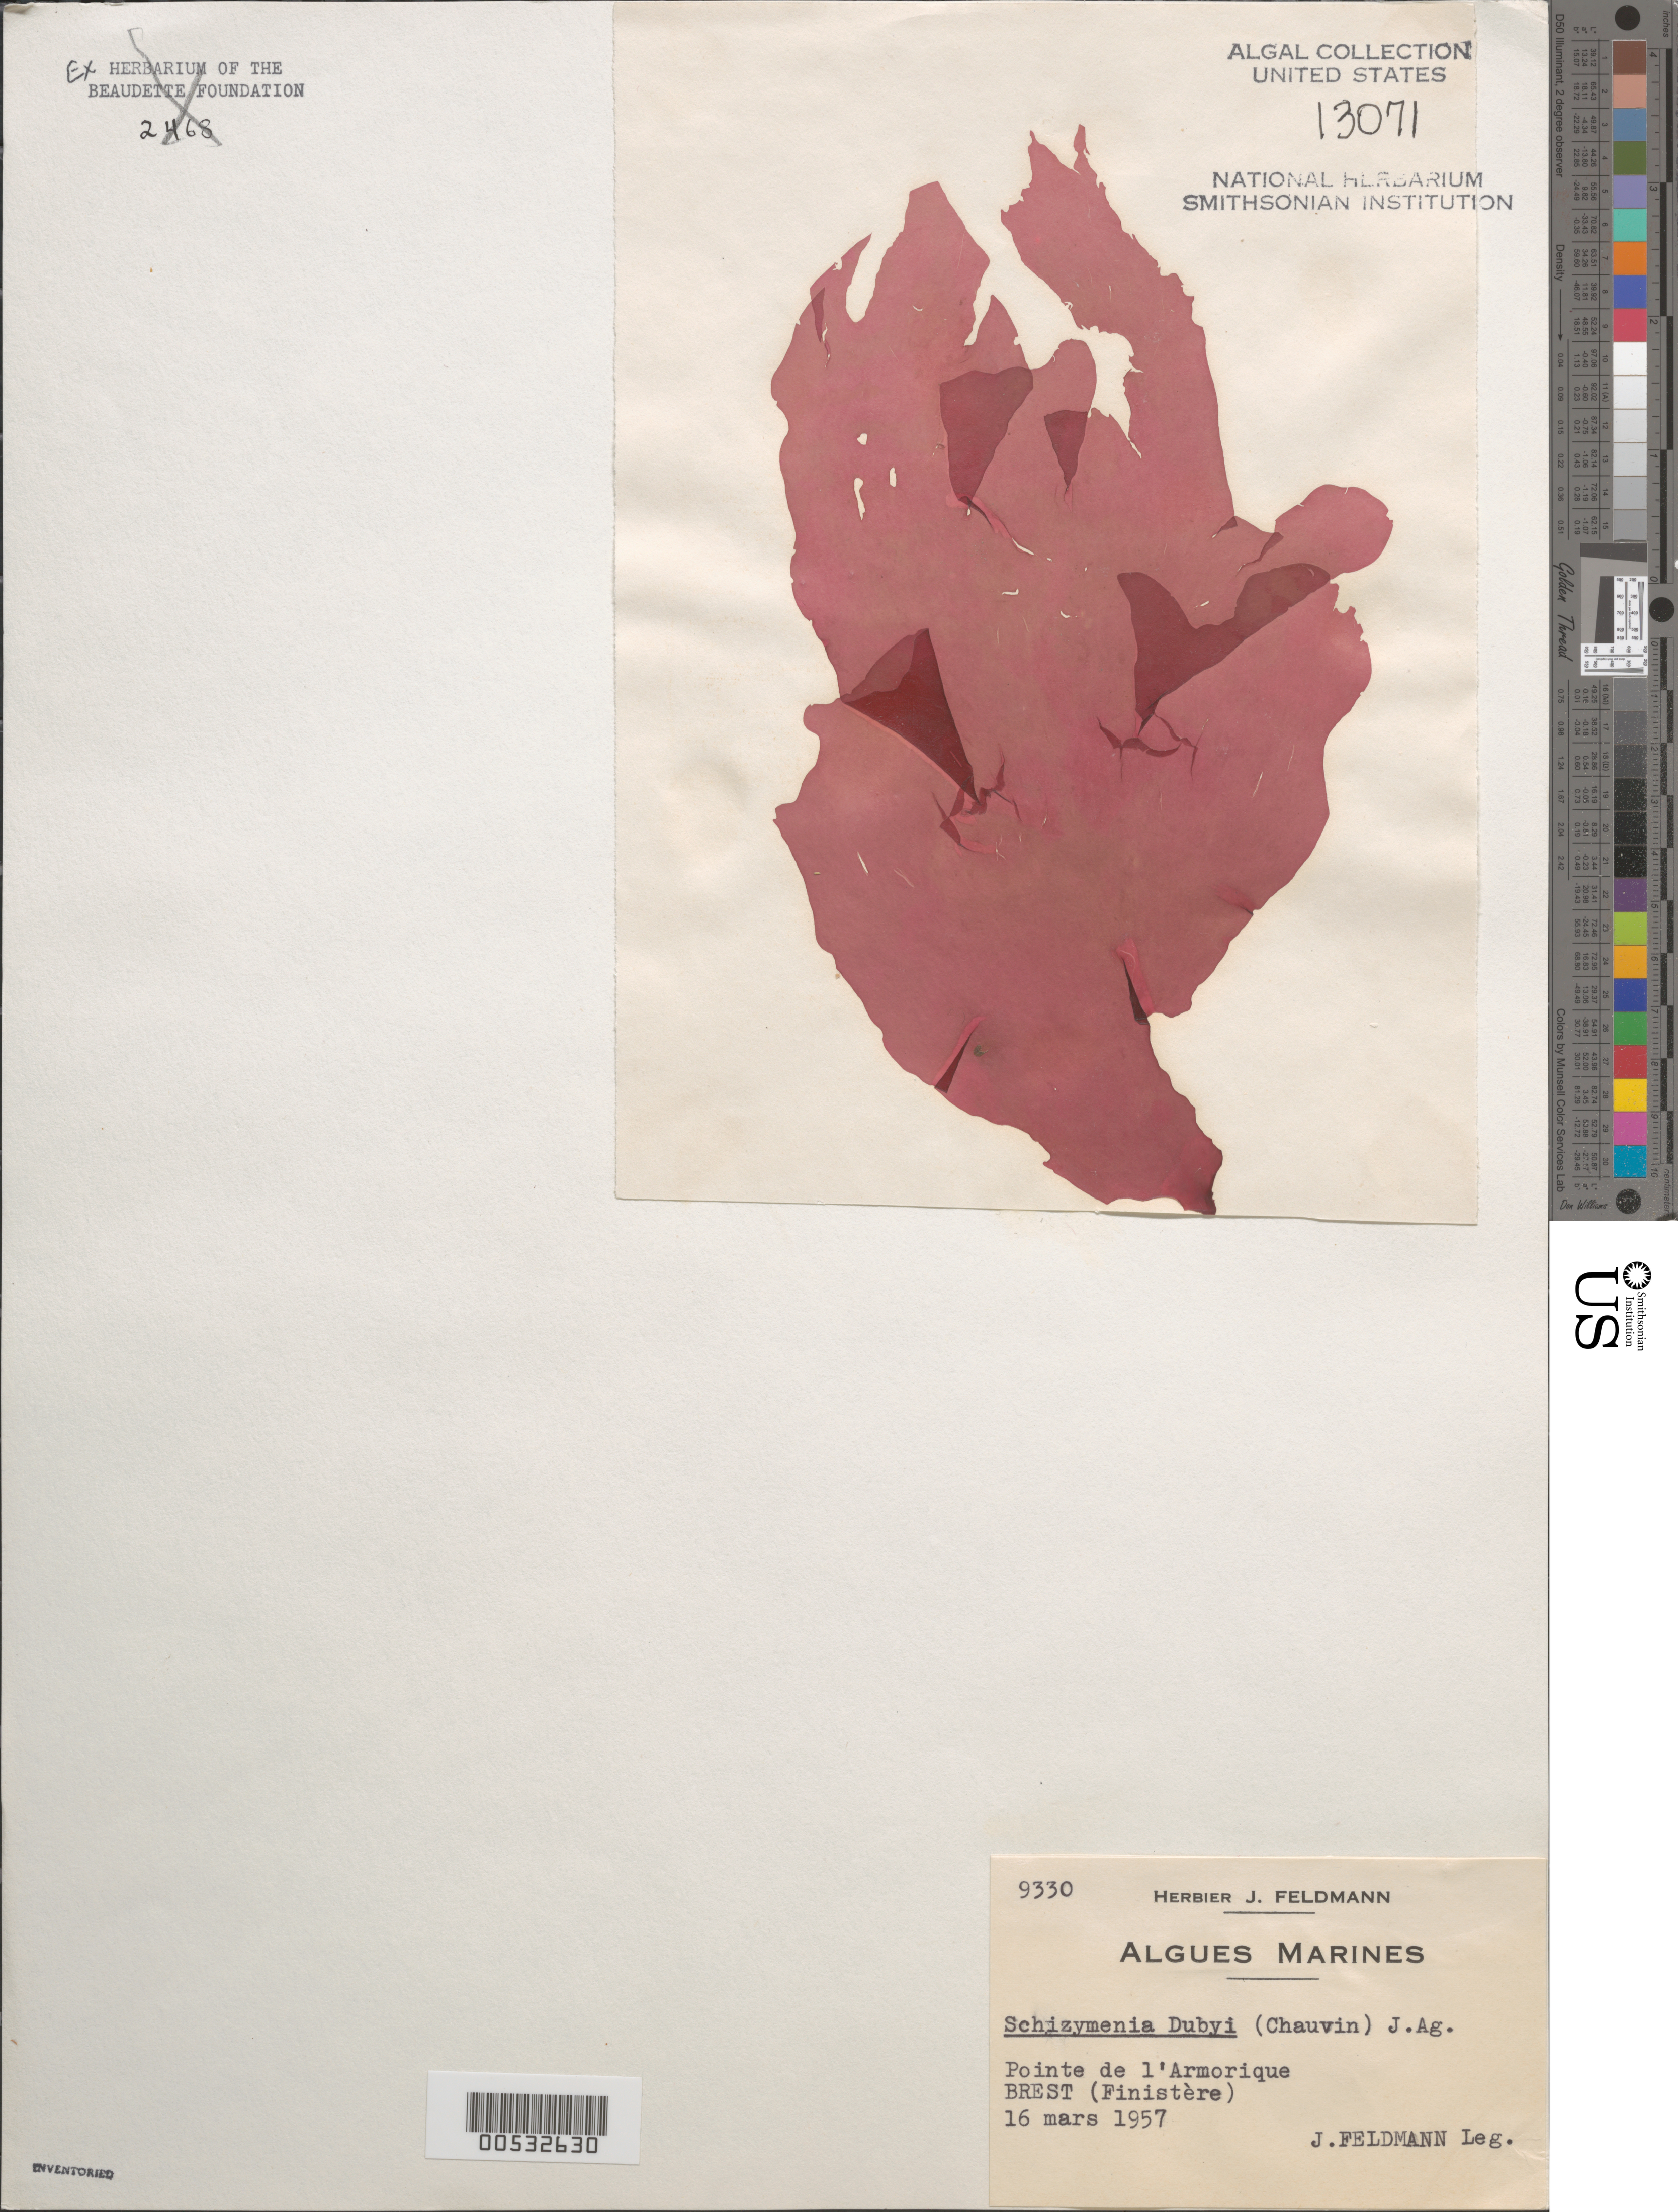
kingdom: Plantae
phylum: Rhodophyta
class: Florideophyceae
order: Nemastomatales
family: Schizymeniaceae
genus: Schizymenia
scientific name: Schizymenia dubyi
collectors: J. Feldmann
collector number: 9330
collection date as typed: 16 Mar 1957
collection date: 1957-03-16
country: France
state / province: Bretagne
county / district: Finistère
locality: Pointe de l'armorique, brest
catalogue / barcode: US 13071